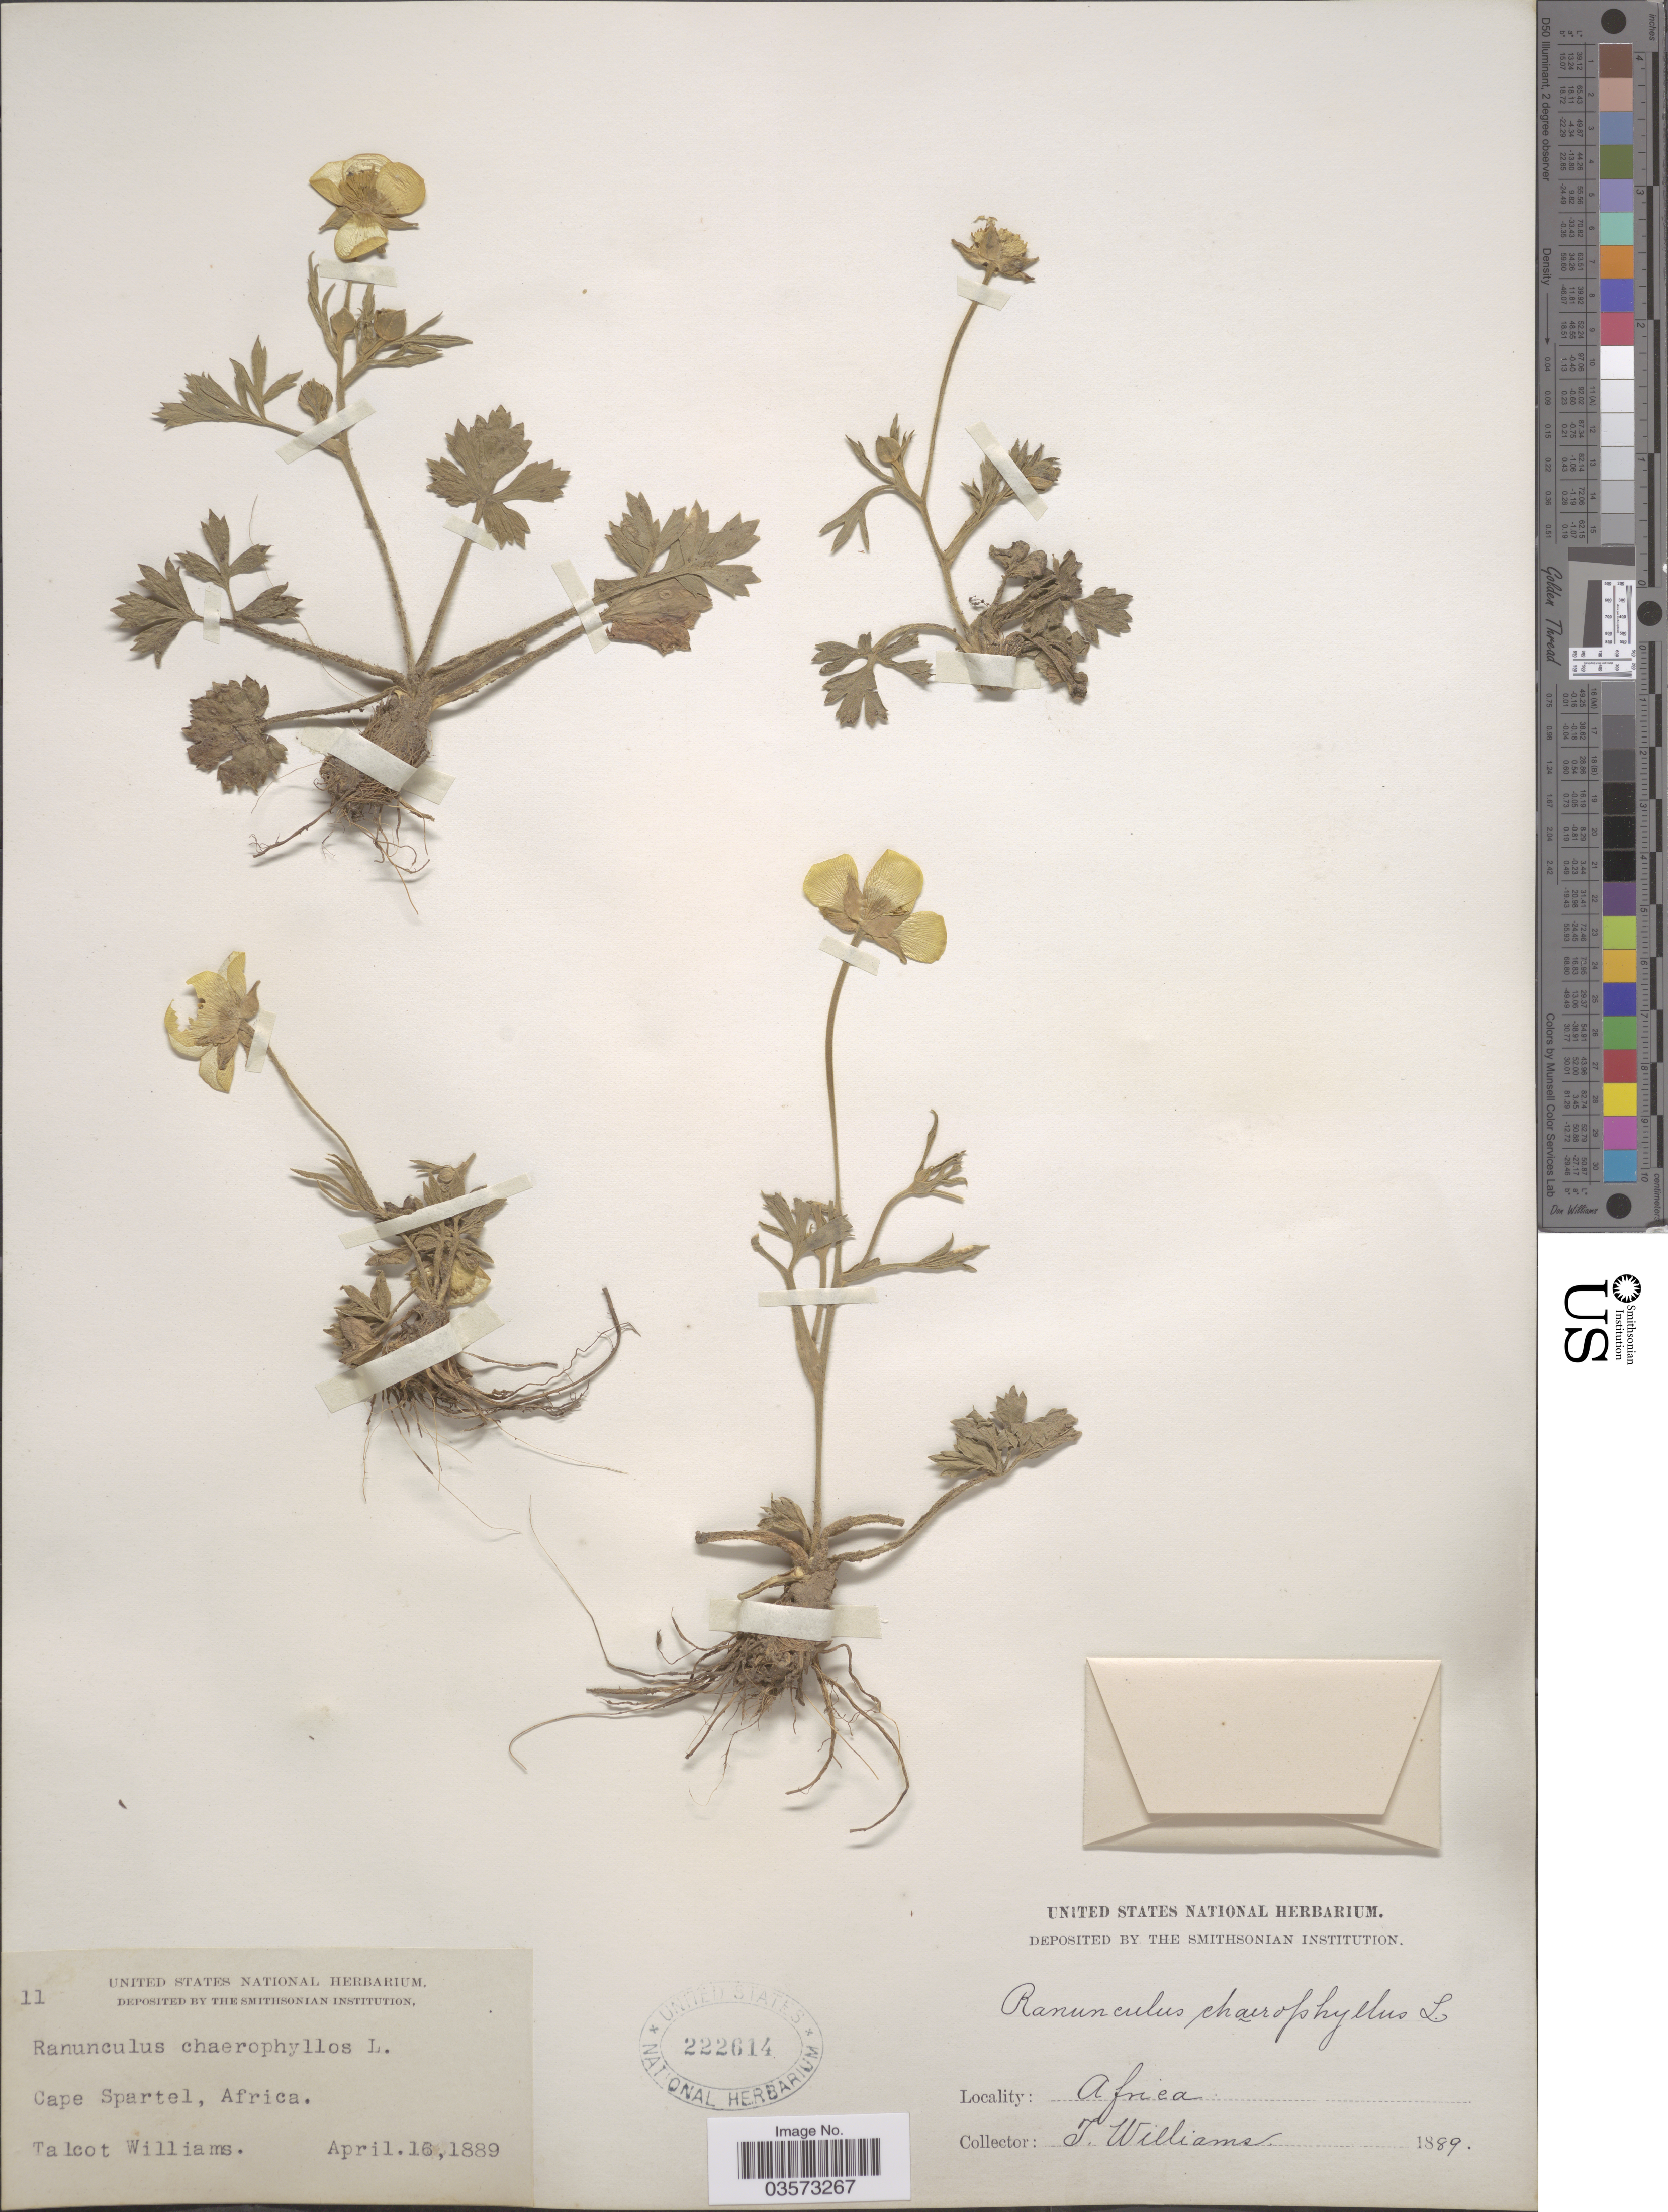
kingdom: Plantae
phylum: Tracheophyta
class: Magnoliopsida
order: Ranunculales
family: Ranunculaceae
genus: Ranunculus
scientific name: Ranunculus chaerophyllos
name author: L.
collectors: T. Williams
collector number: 11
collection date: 1889-04-16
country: Morocco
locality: Cape Spartel, Africa.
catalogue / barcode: US 222614